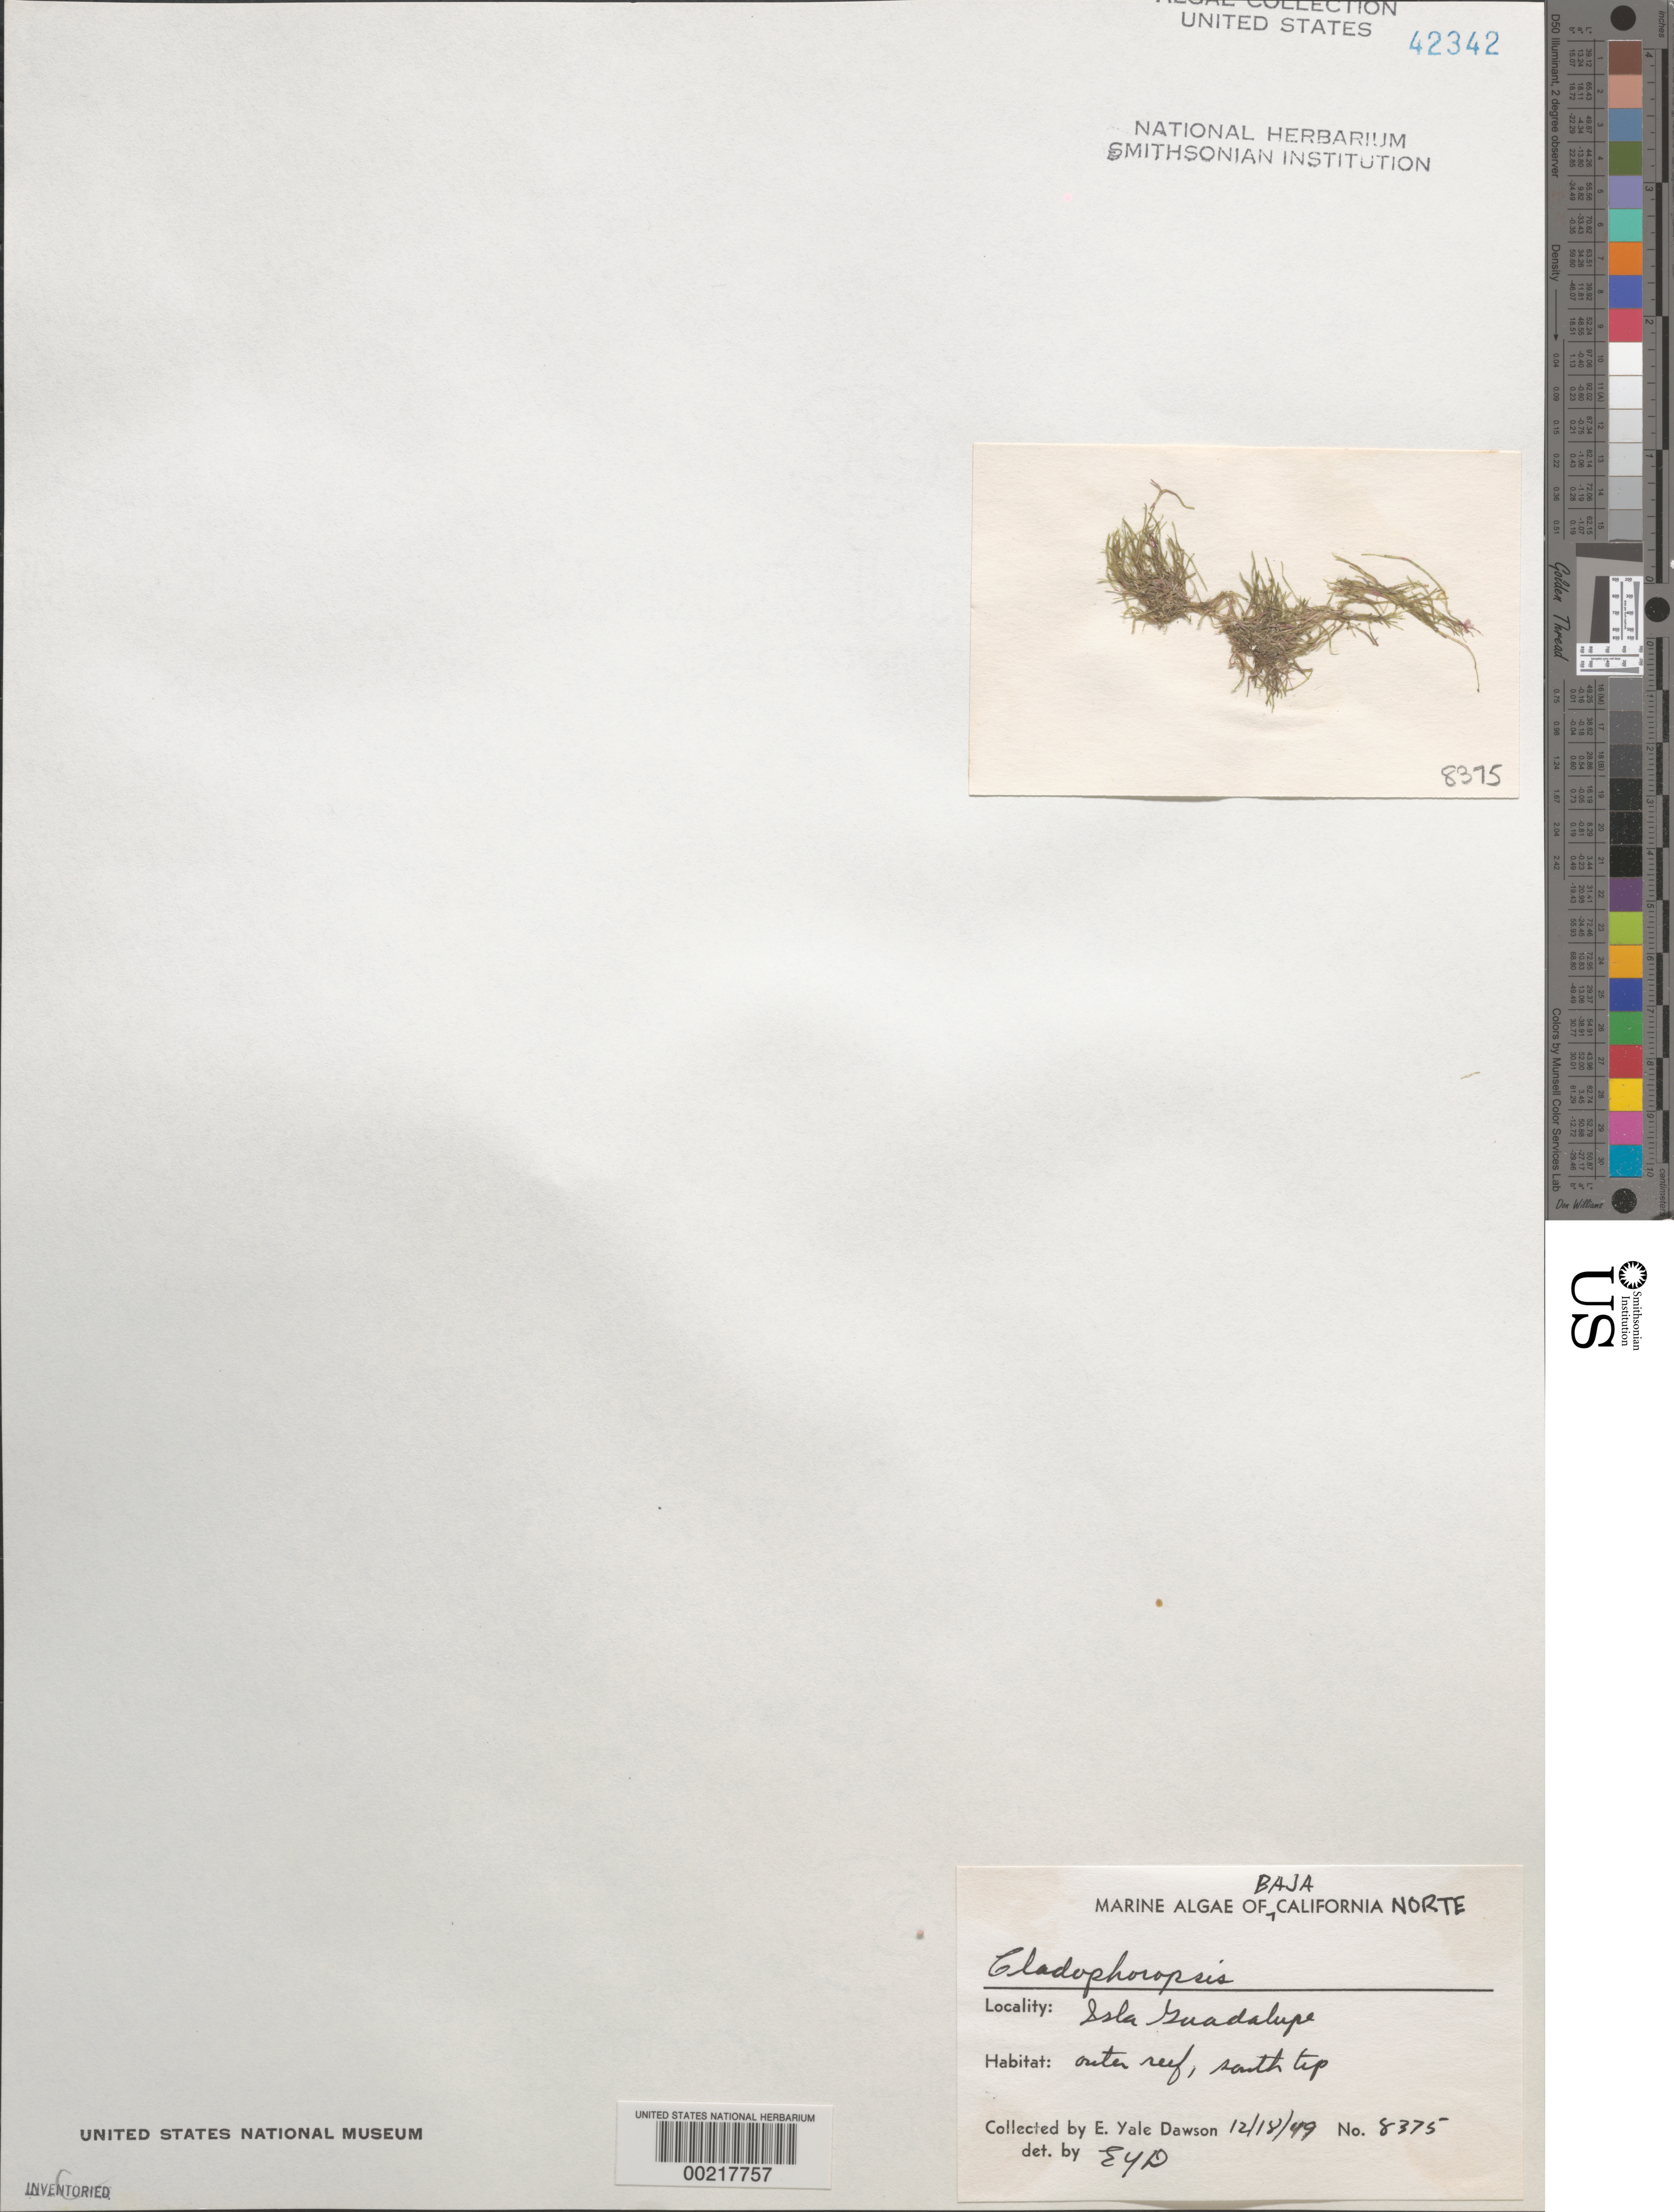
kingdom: Plantae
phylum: Chlorophyta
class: Ulvophyceae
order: Siphonocladales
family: Boodleaceae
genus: Cladophoropsis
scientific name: Cladophoropsis sp.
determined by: Dawson, E. Y.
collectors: E. Y. Dawson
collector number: EYD 8375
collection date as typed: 18 Dec 1949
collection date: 1949-12-18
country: Mexico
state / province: Baja California Norte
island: Isla Guadalupe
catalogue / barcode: US 42342